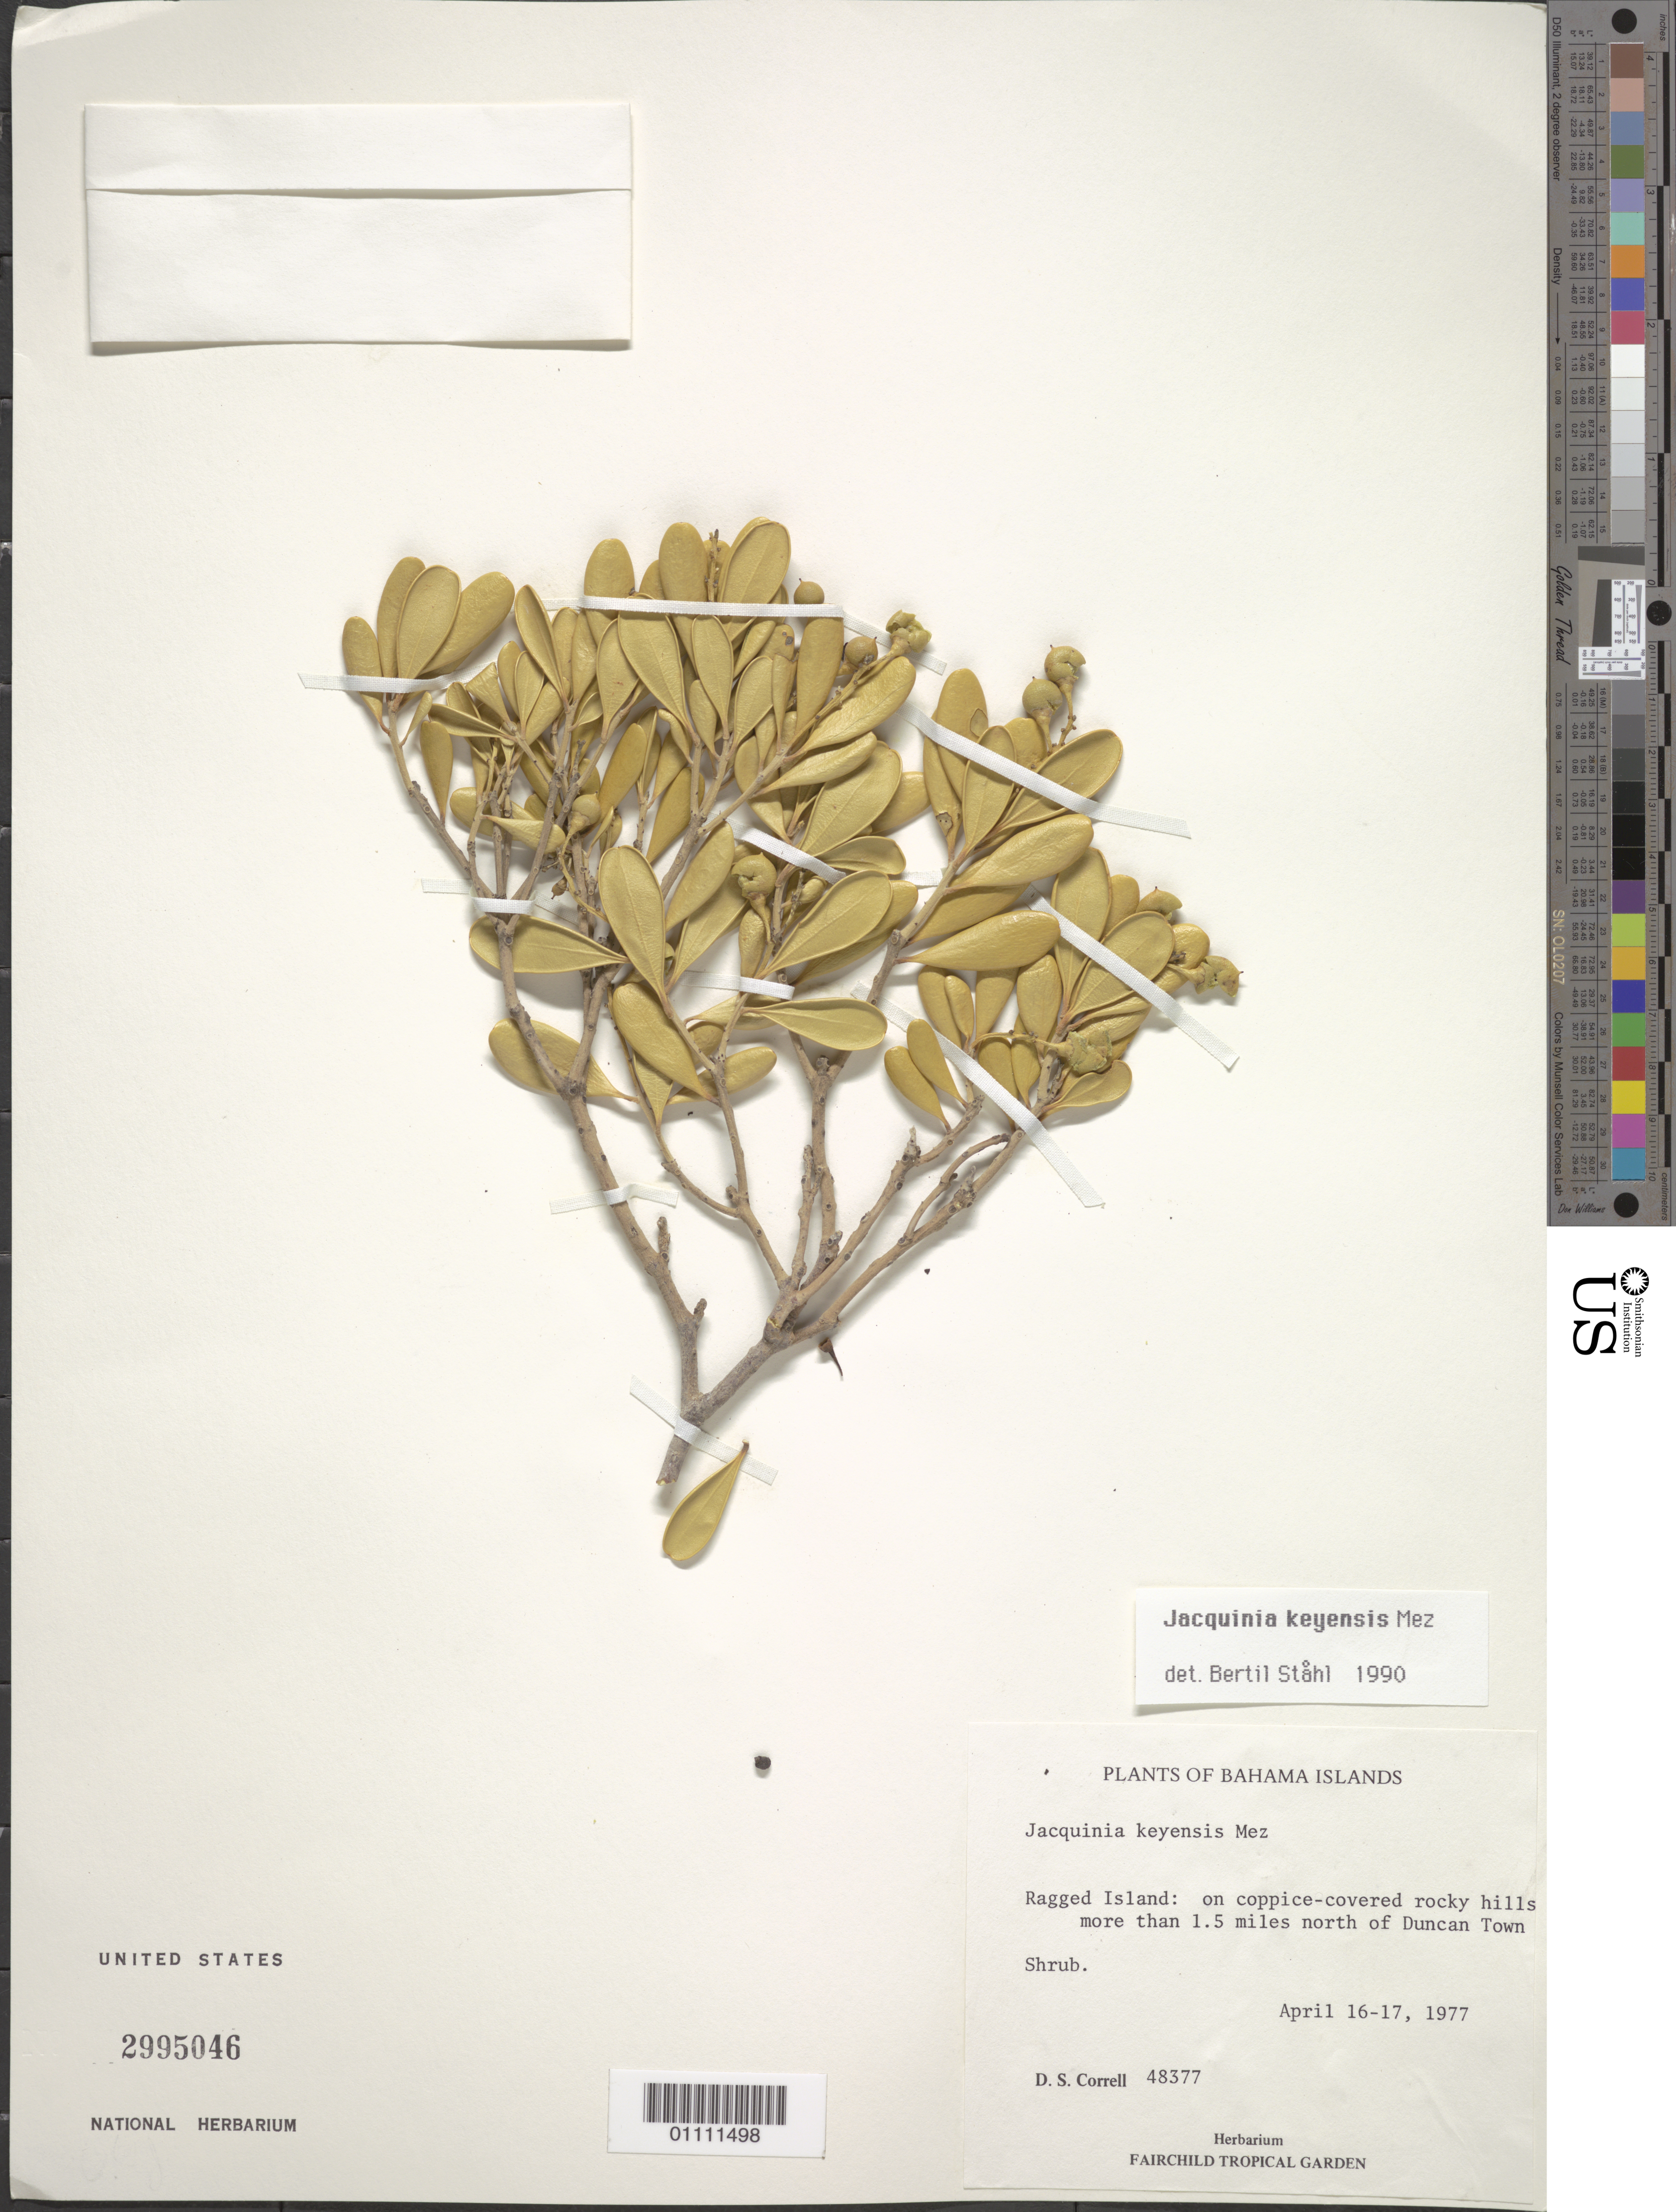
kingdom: Plantae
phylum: Tracheophyta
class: Magnoliopsida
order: Ericales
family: Primulaceae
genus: Jacquinia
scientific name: Jacquinia keyensis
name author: Mez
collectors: D. S. Correll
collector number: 48377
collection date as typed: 16 Apr 1977 to 17 Apr 1977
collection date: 1977-04-16/1977-04-17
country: Bahamas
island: Ragged I.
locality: On coppice covered rocky hills more than 1.5 miles N of Duncan Town.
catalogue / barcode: US 2995046